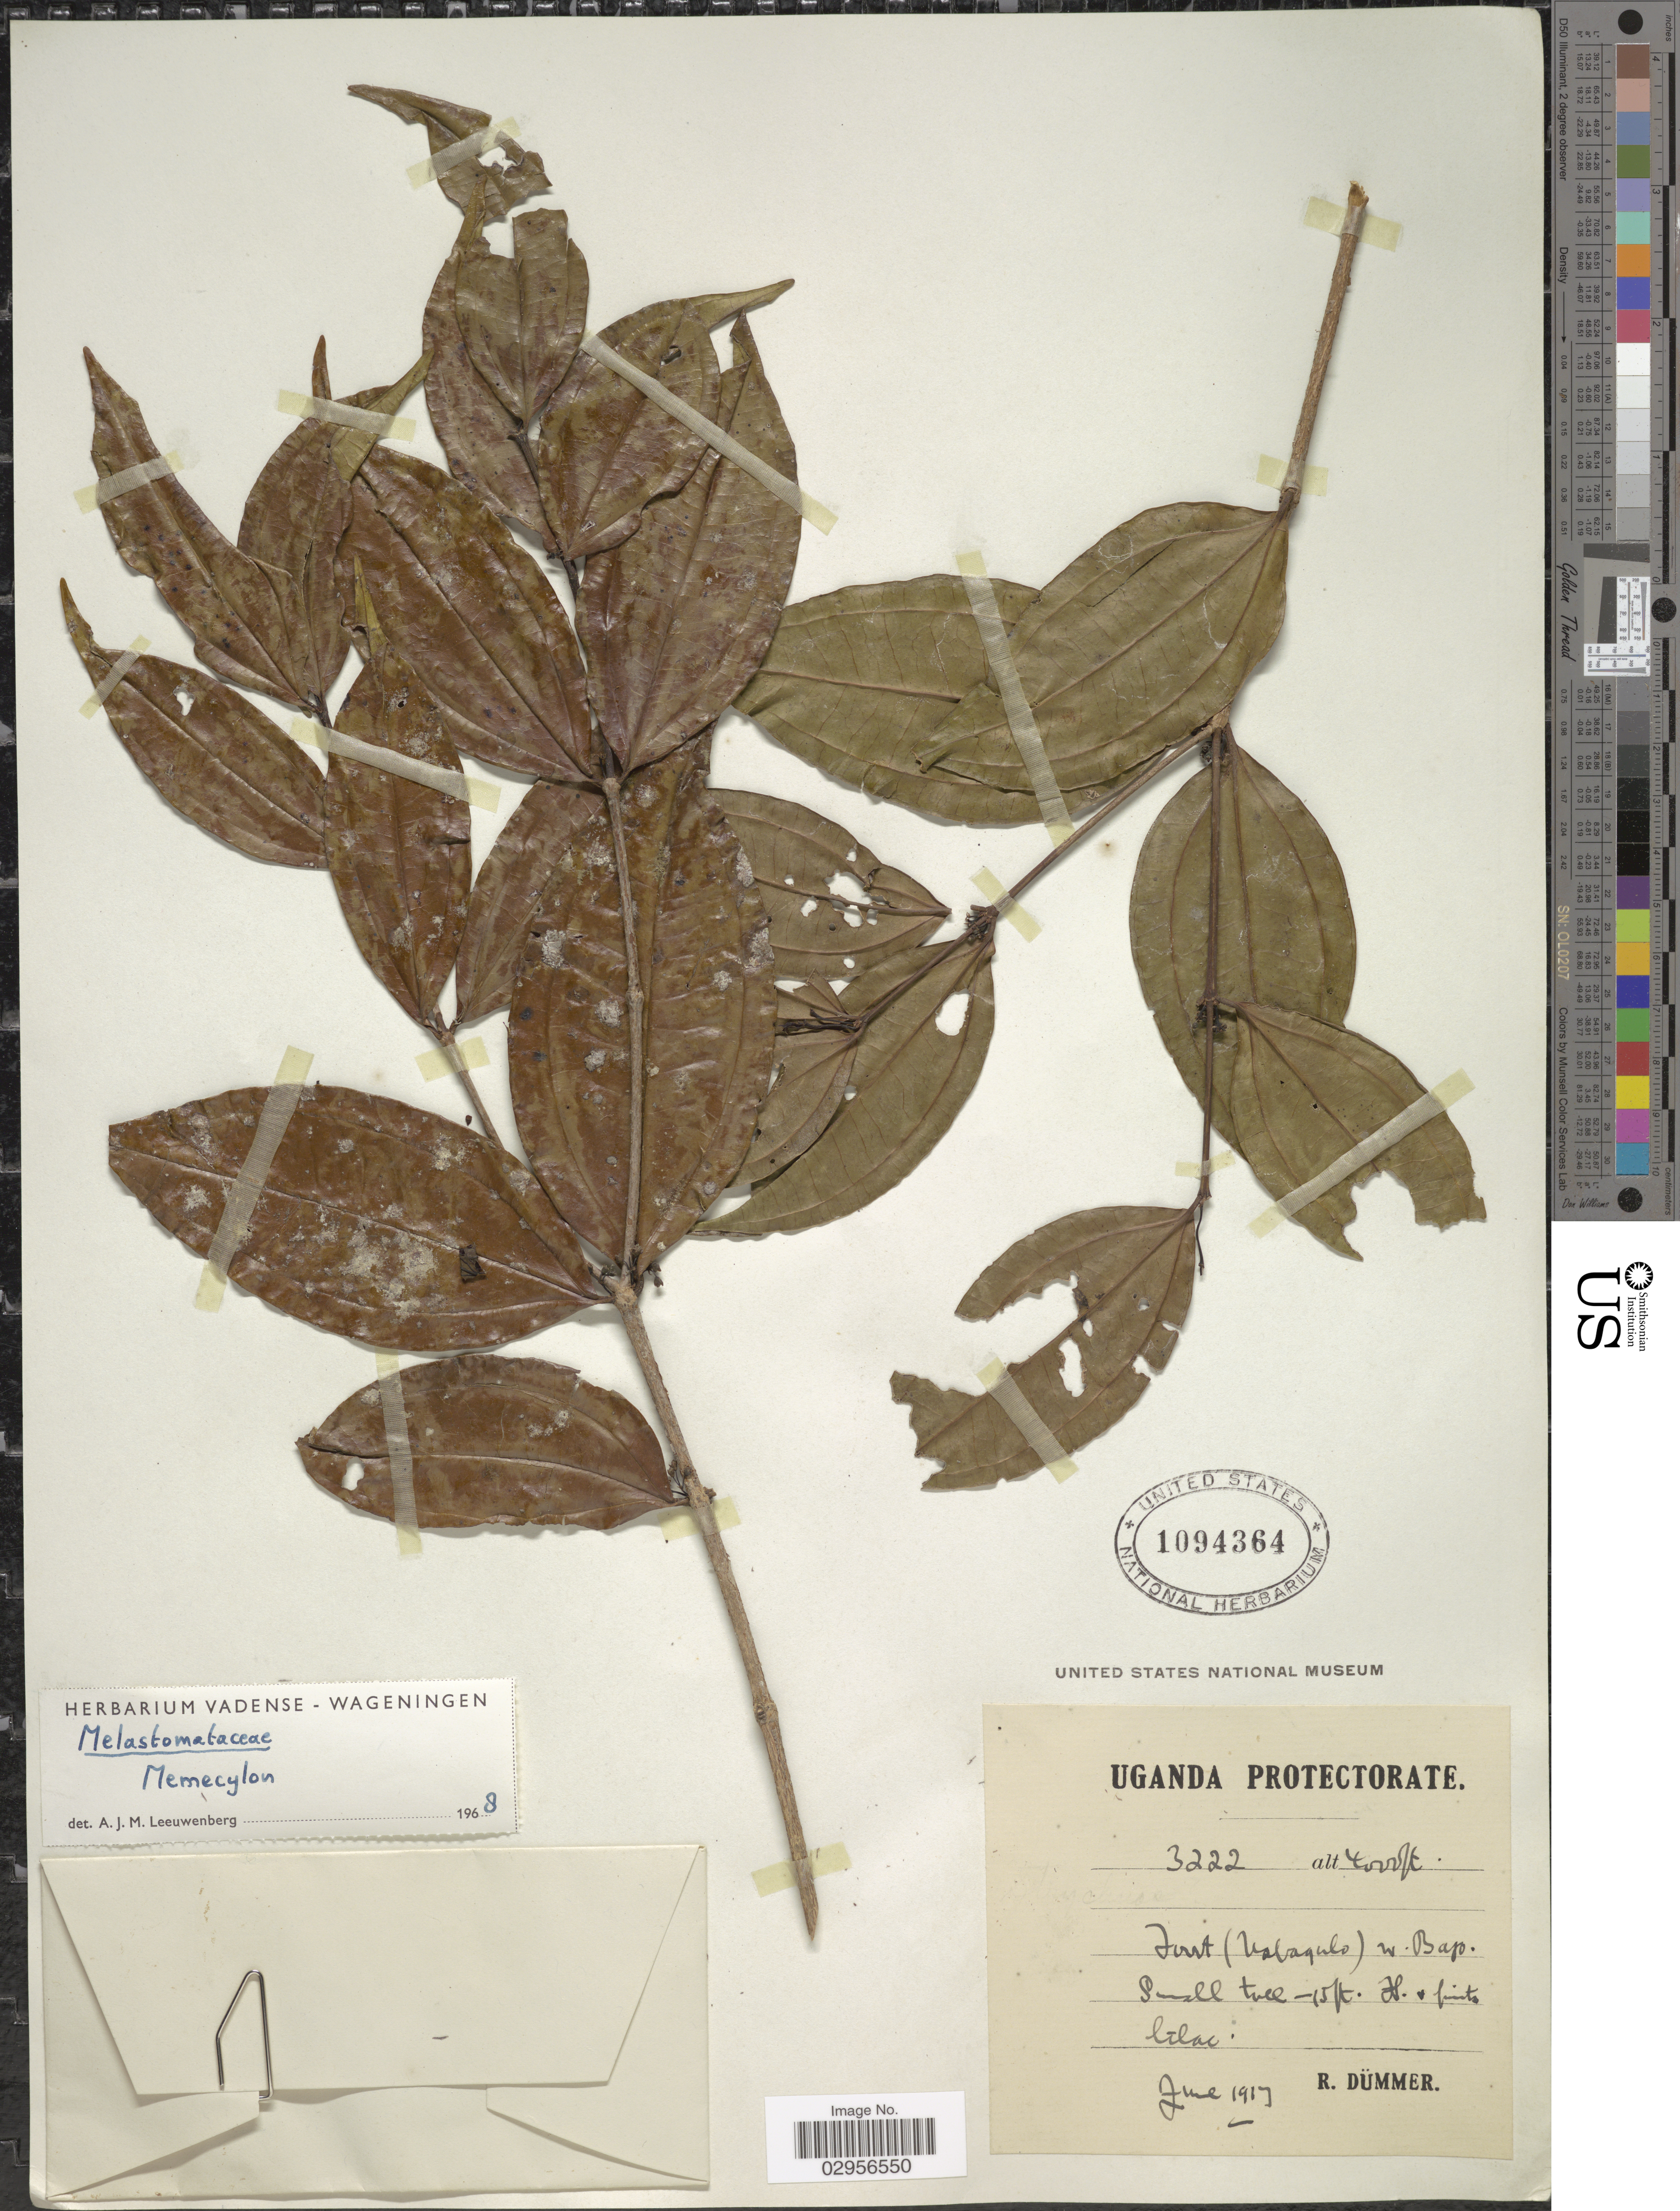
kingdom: Plantae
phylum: Tracheophyta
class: Magnoliopsida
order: Myrtales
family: Melastomataceae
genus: Memecylon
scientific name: Memecylon sp.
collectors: R. Duemmer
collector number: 3222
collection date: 1917-06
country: Uganda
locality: Foret (Nabagulo) nr. Bajo. Uganda Protectorate.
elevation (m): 1219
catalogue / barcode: US 1094364